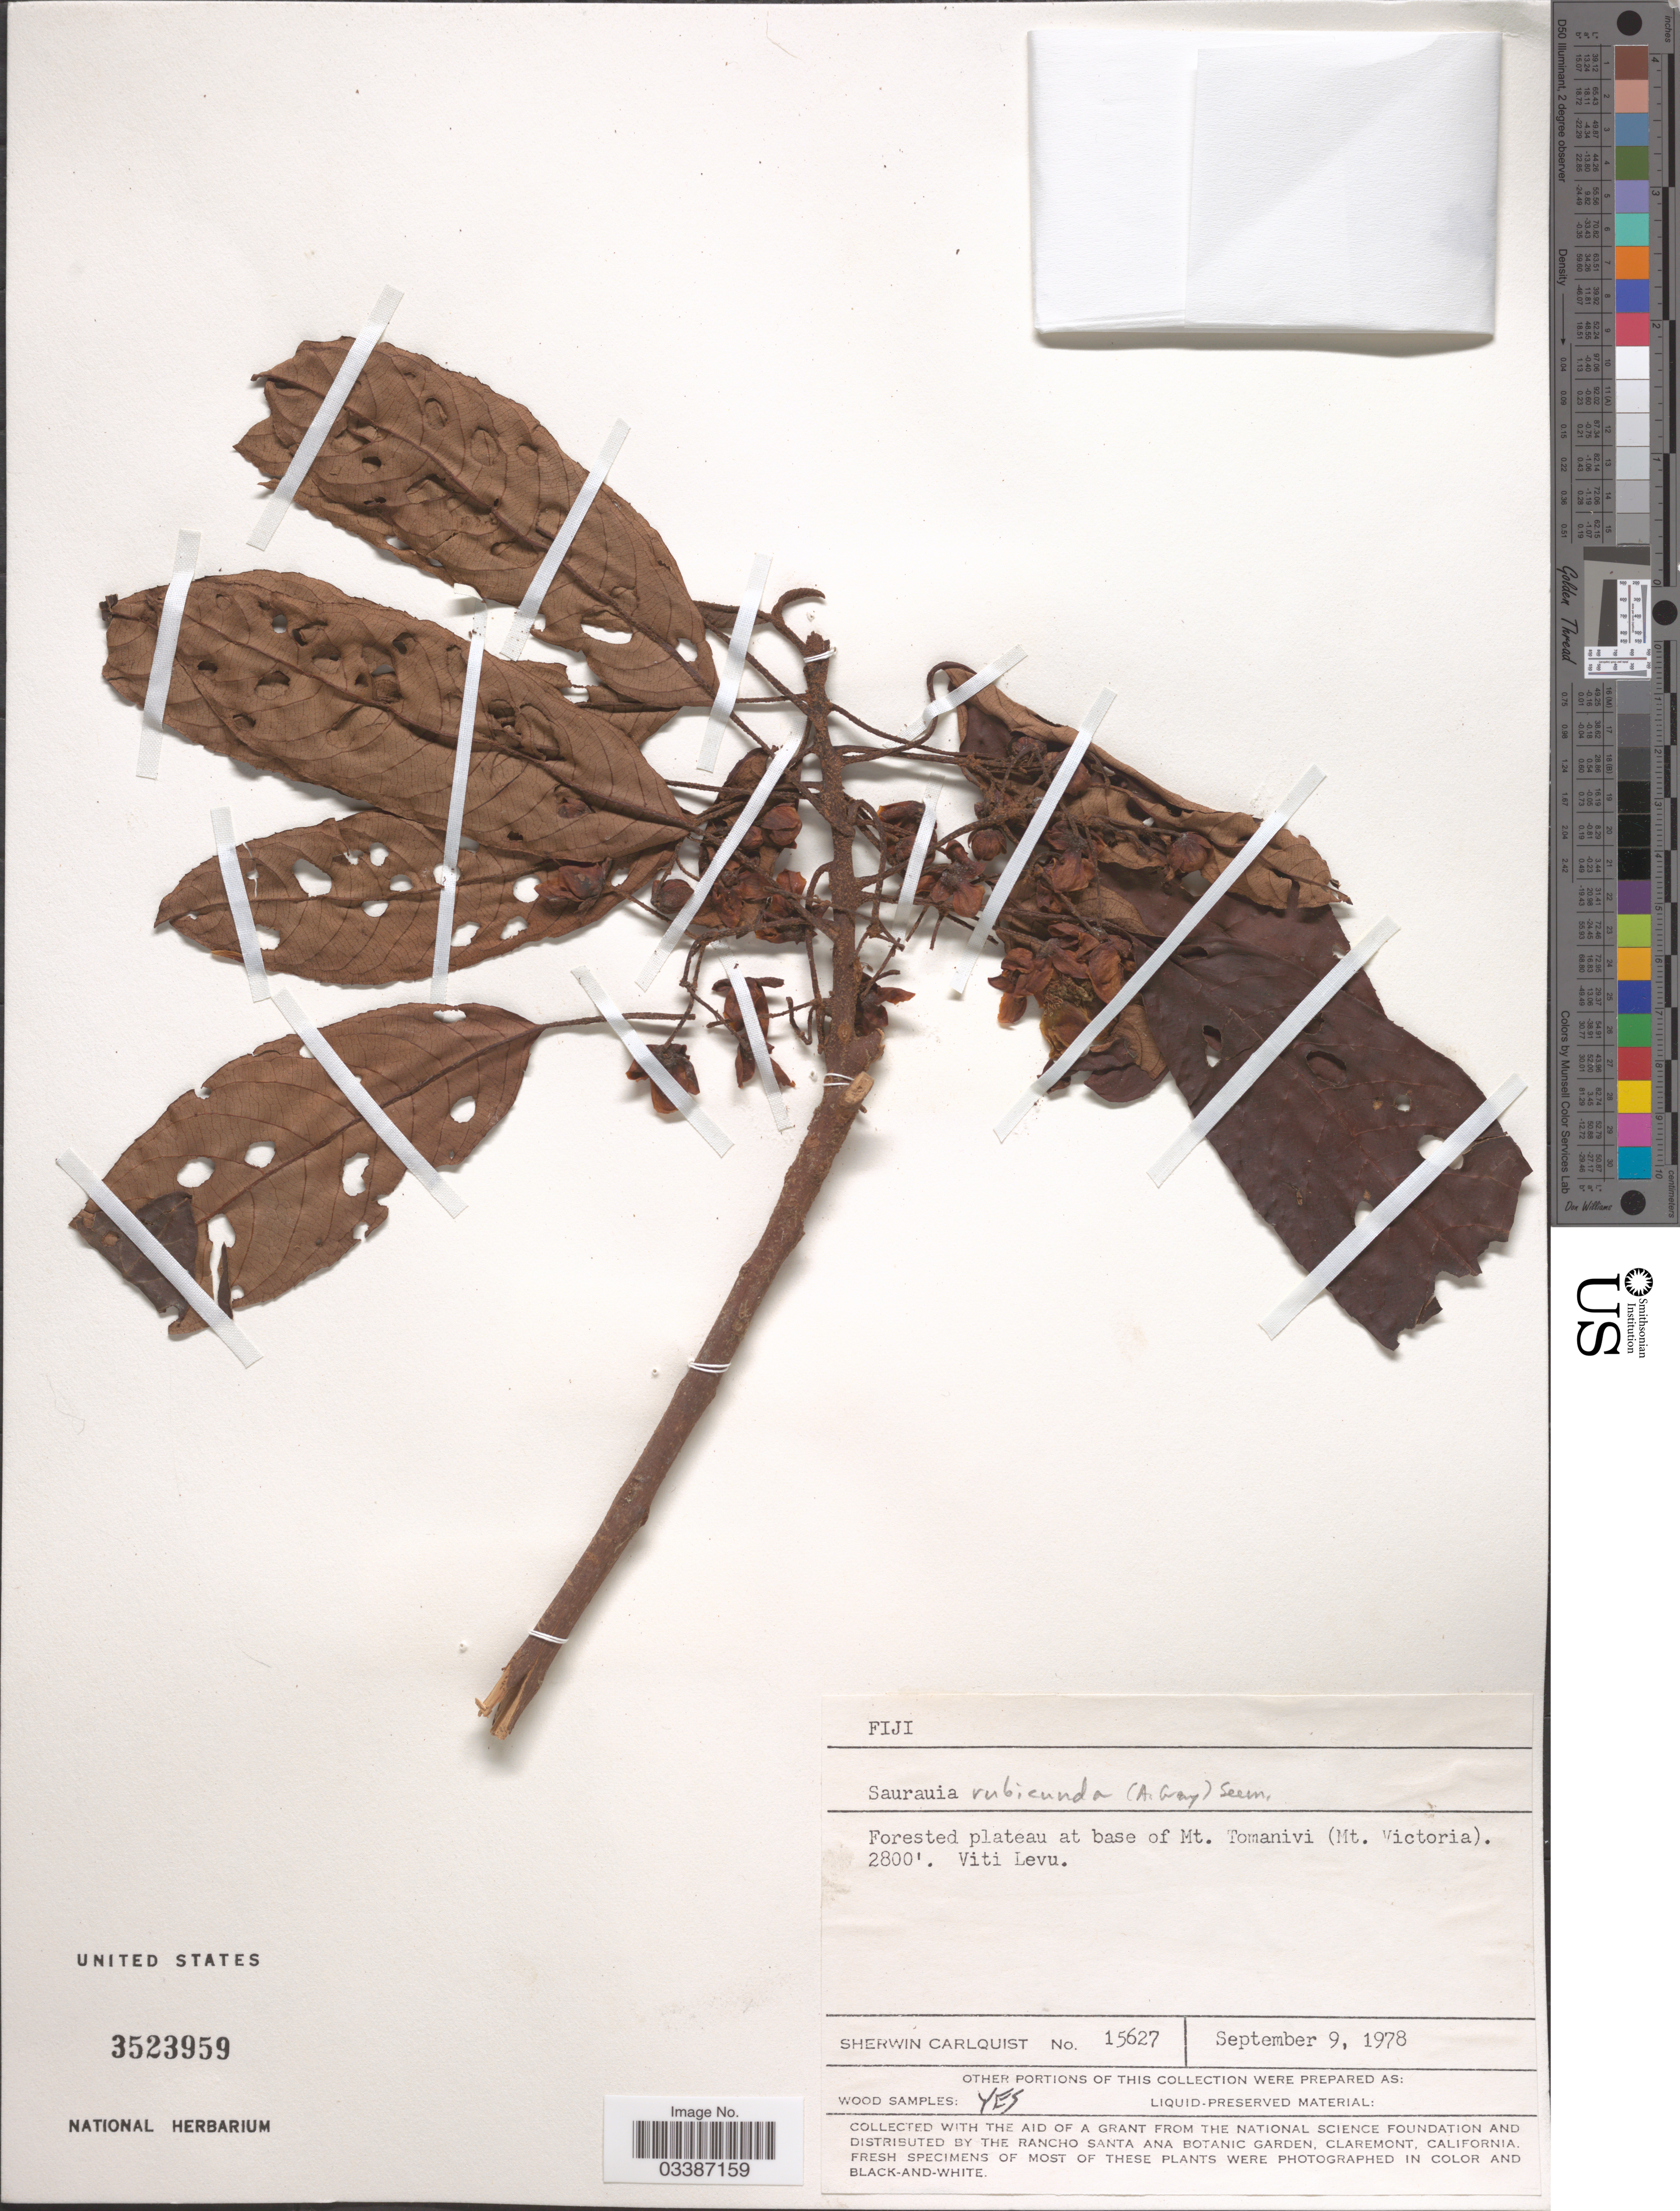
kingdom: Plantae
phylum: Tracheophyta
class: Magnoliopsida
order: Ericales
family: Actinidiaceae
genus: Saurauia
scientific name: Saurauia rubicunda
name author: Seem.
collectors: S. Carlquist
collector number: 15627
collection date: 1978-09-09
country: Fiji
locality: Forested plateau at base of Mt. Tomanivi (Mt. Victoria). Viti Levu.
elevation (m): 853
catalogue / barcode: US 3523959